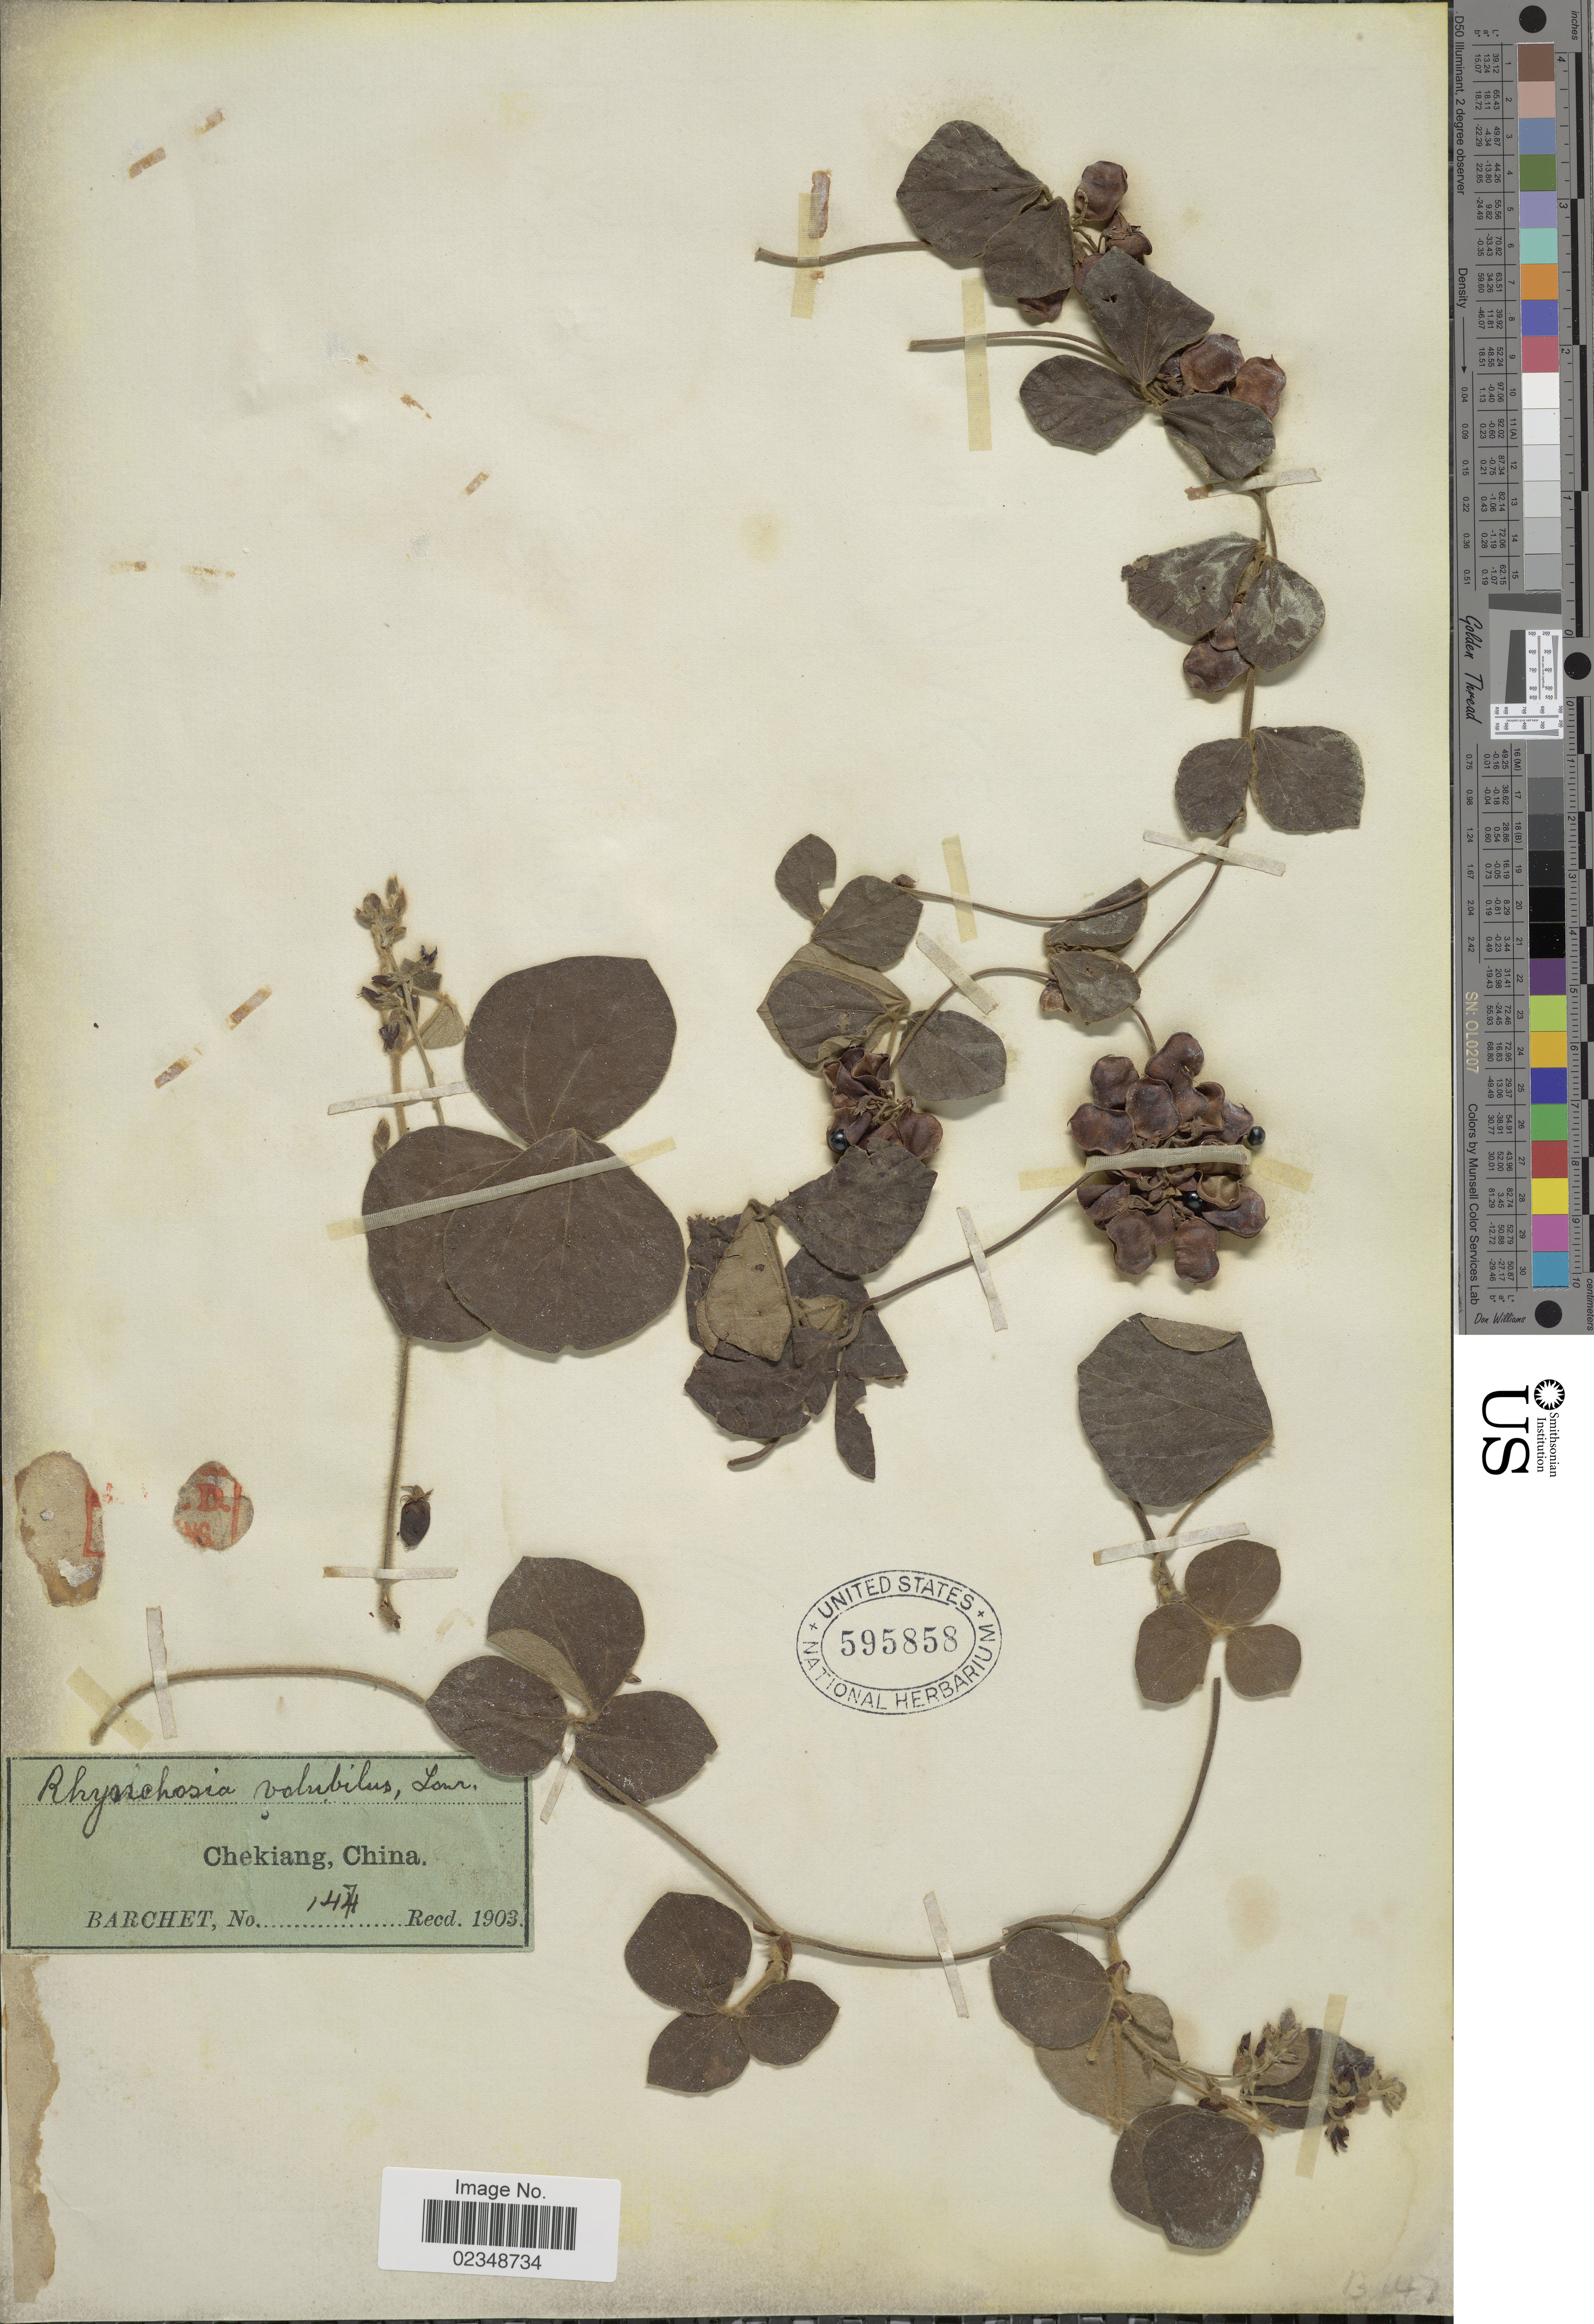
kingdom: Plantae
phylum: Tracheophyta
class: Magnoliopsida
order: Fabales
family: Fabaceae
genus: Rhynchosia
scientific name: Rhynchosia volubilis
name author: (Michx.) Wood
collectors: Barchet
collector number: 147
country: China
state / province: Zhejiang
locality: Chekiang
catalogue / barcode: US 595858